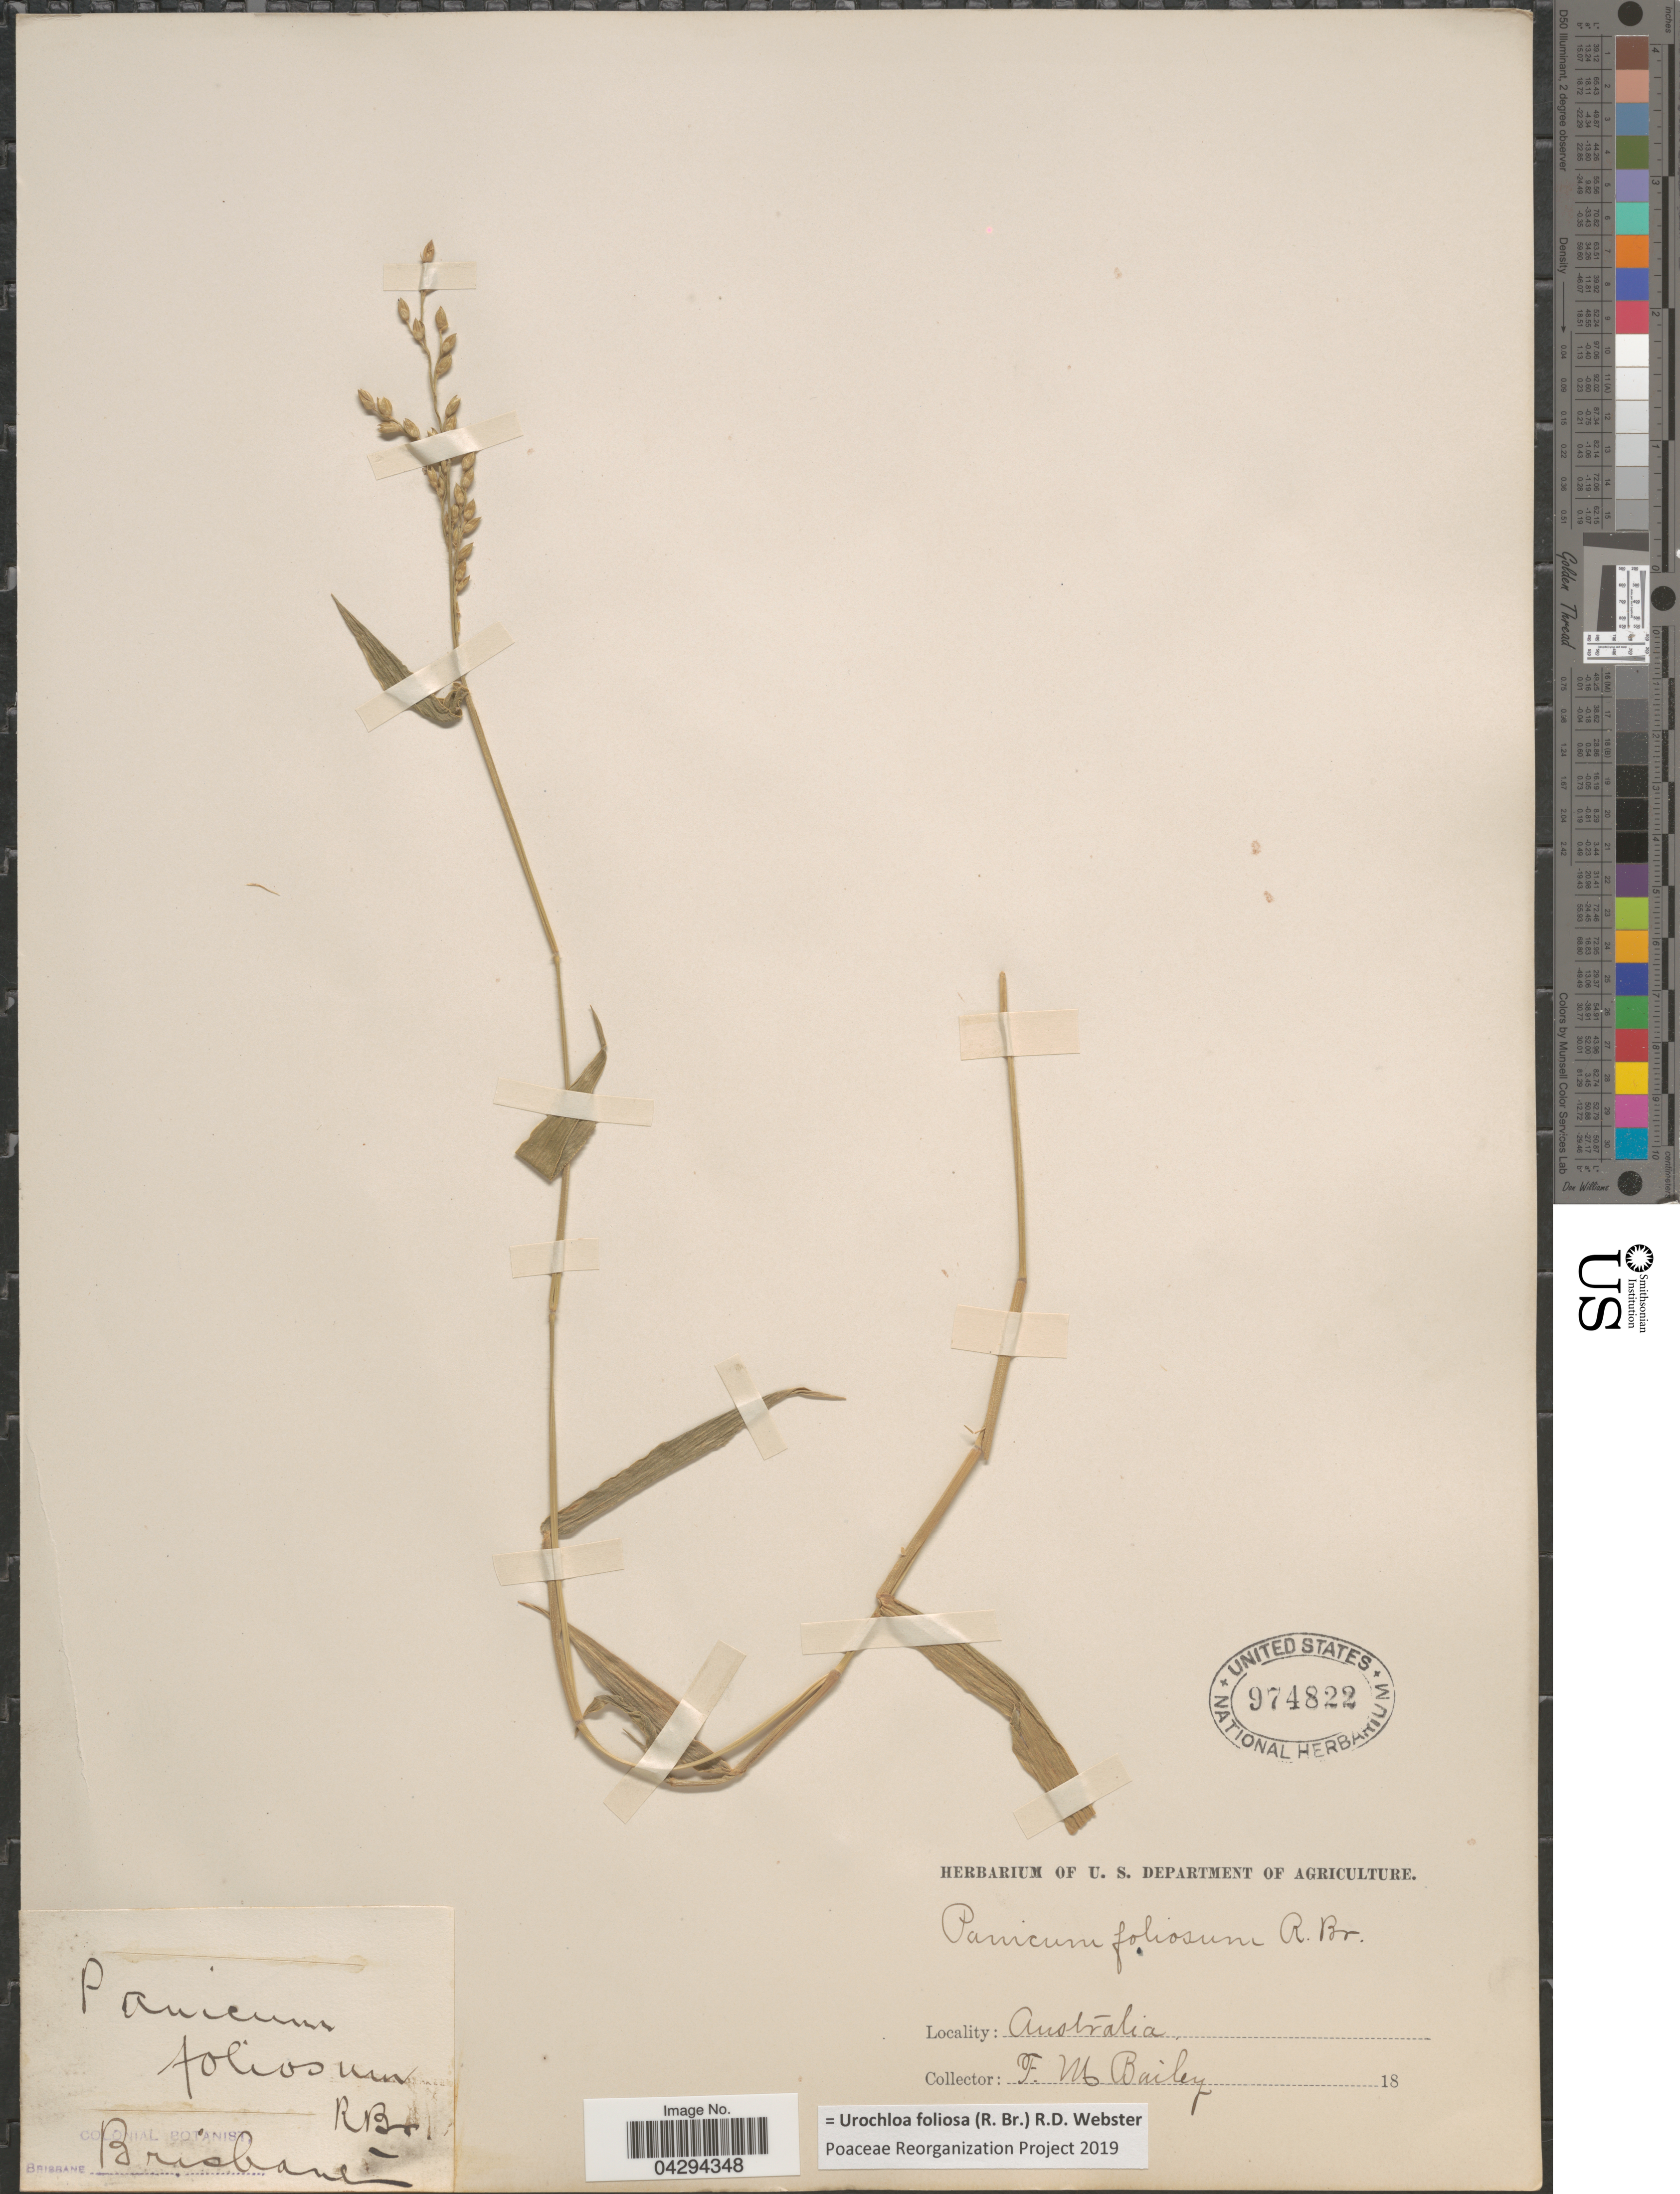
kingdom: Plantae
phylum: Tracheophyta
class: Liliopsida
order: Poales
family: Poaceae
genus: Urochloa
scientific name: Urochloa foliosa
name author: (R. Br.) R.D. Webster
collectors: F. M. Bailey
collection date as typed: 18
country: Australia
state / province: Queensland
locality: Brisbane.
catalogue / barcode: US 974822